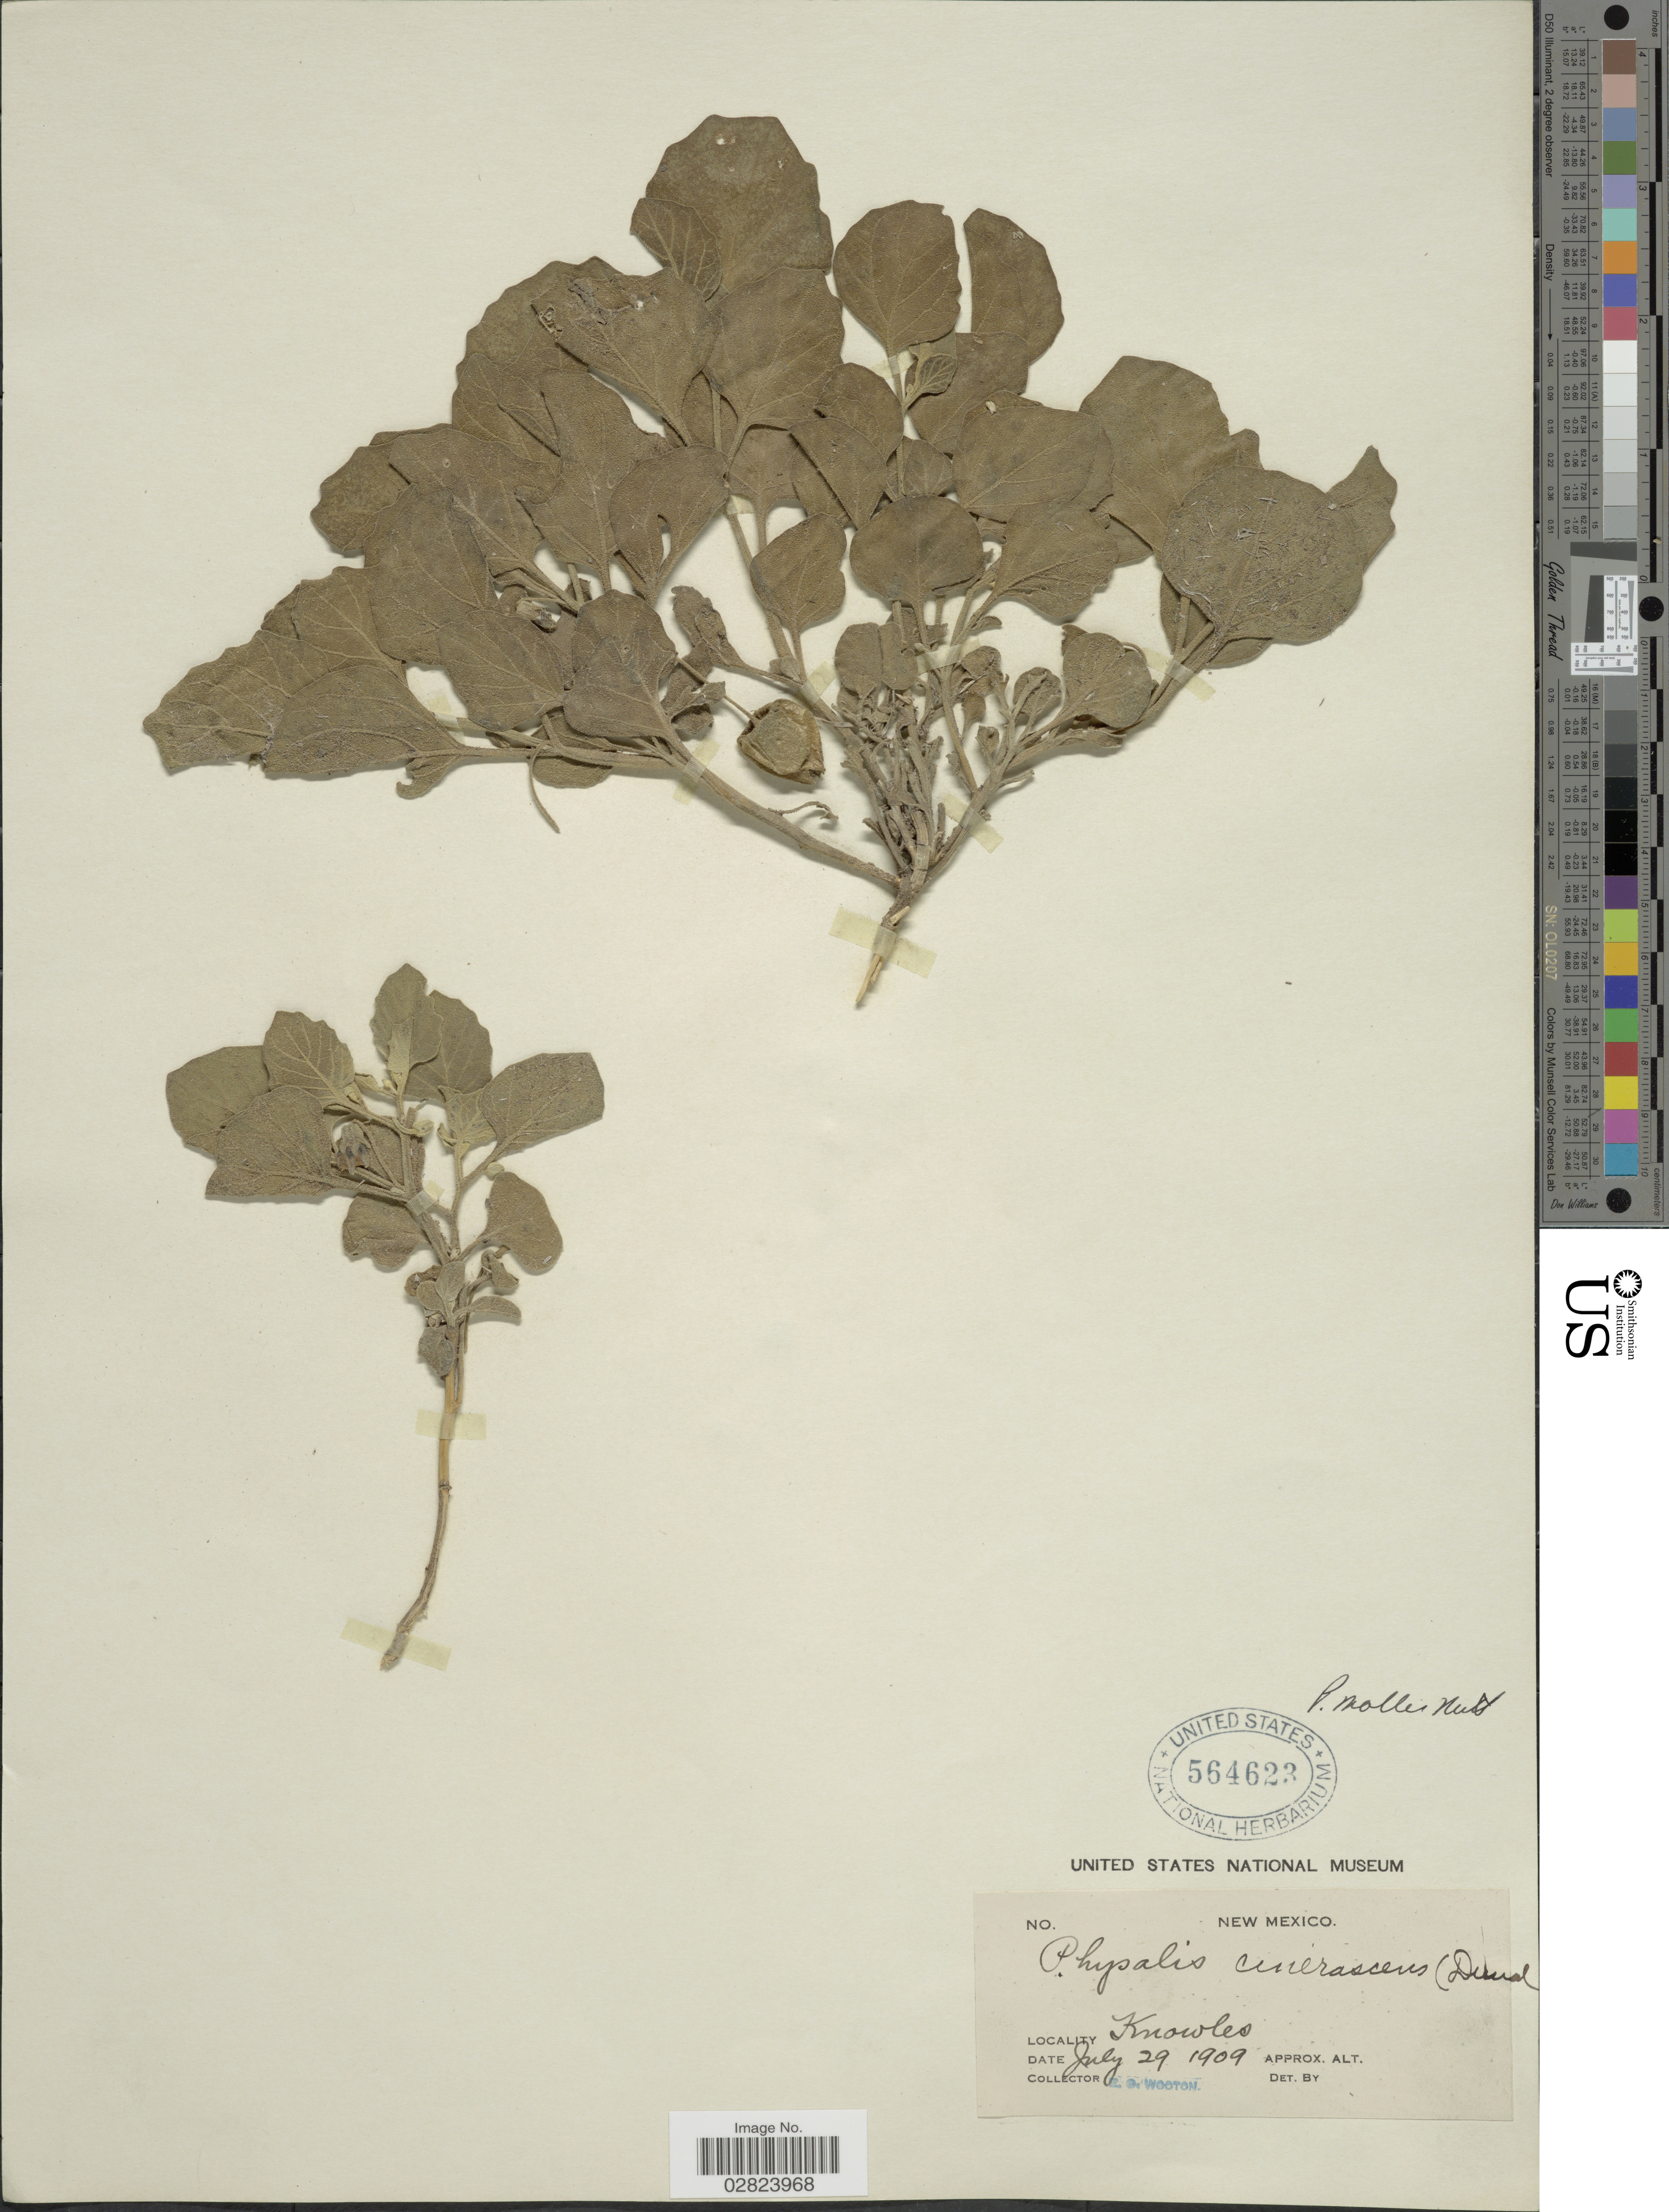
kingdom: Plantae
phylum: Tracheophyta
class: Magnoliopsida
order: Solanales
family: Solanaceae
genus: Physalis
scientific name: Physalis mollis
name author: Nutt.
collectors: E. O. Wooton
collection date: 1909-07-29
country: United States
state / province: New Mexico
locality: Knowles.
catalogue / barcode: US 564623